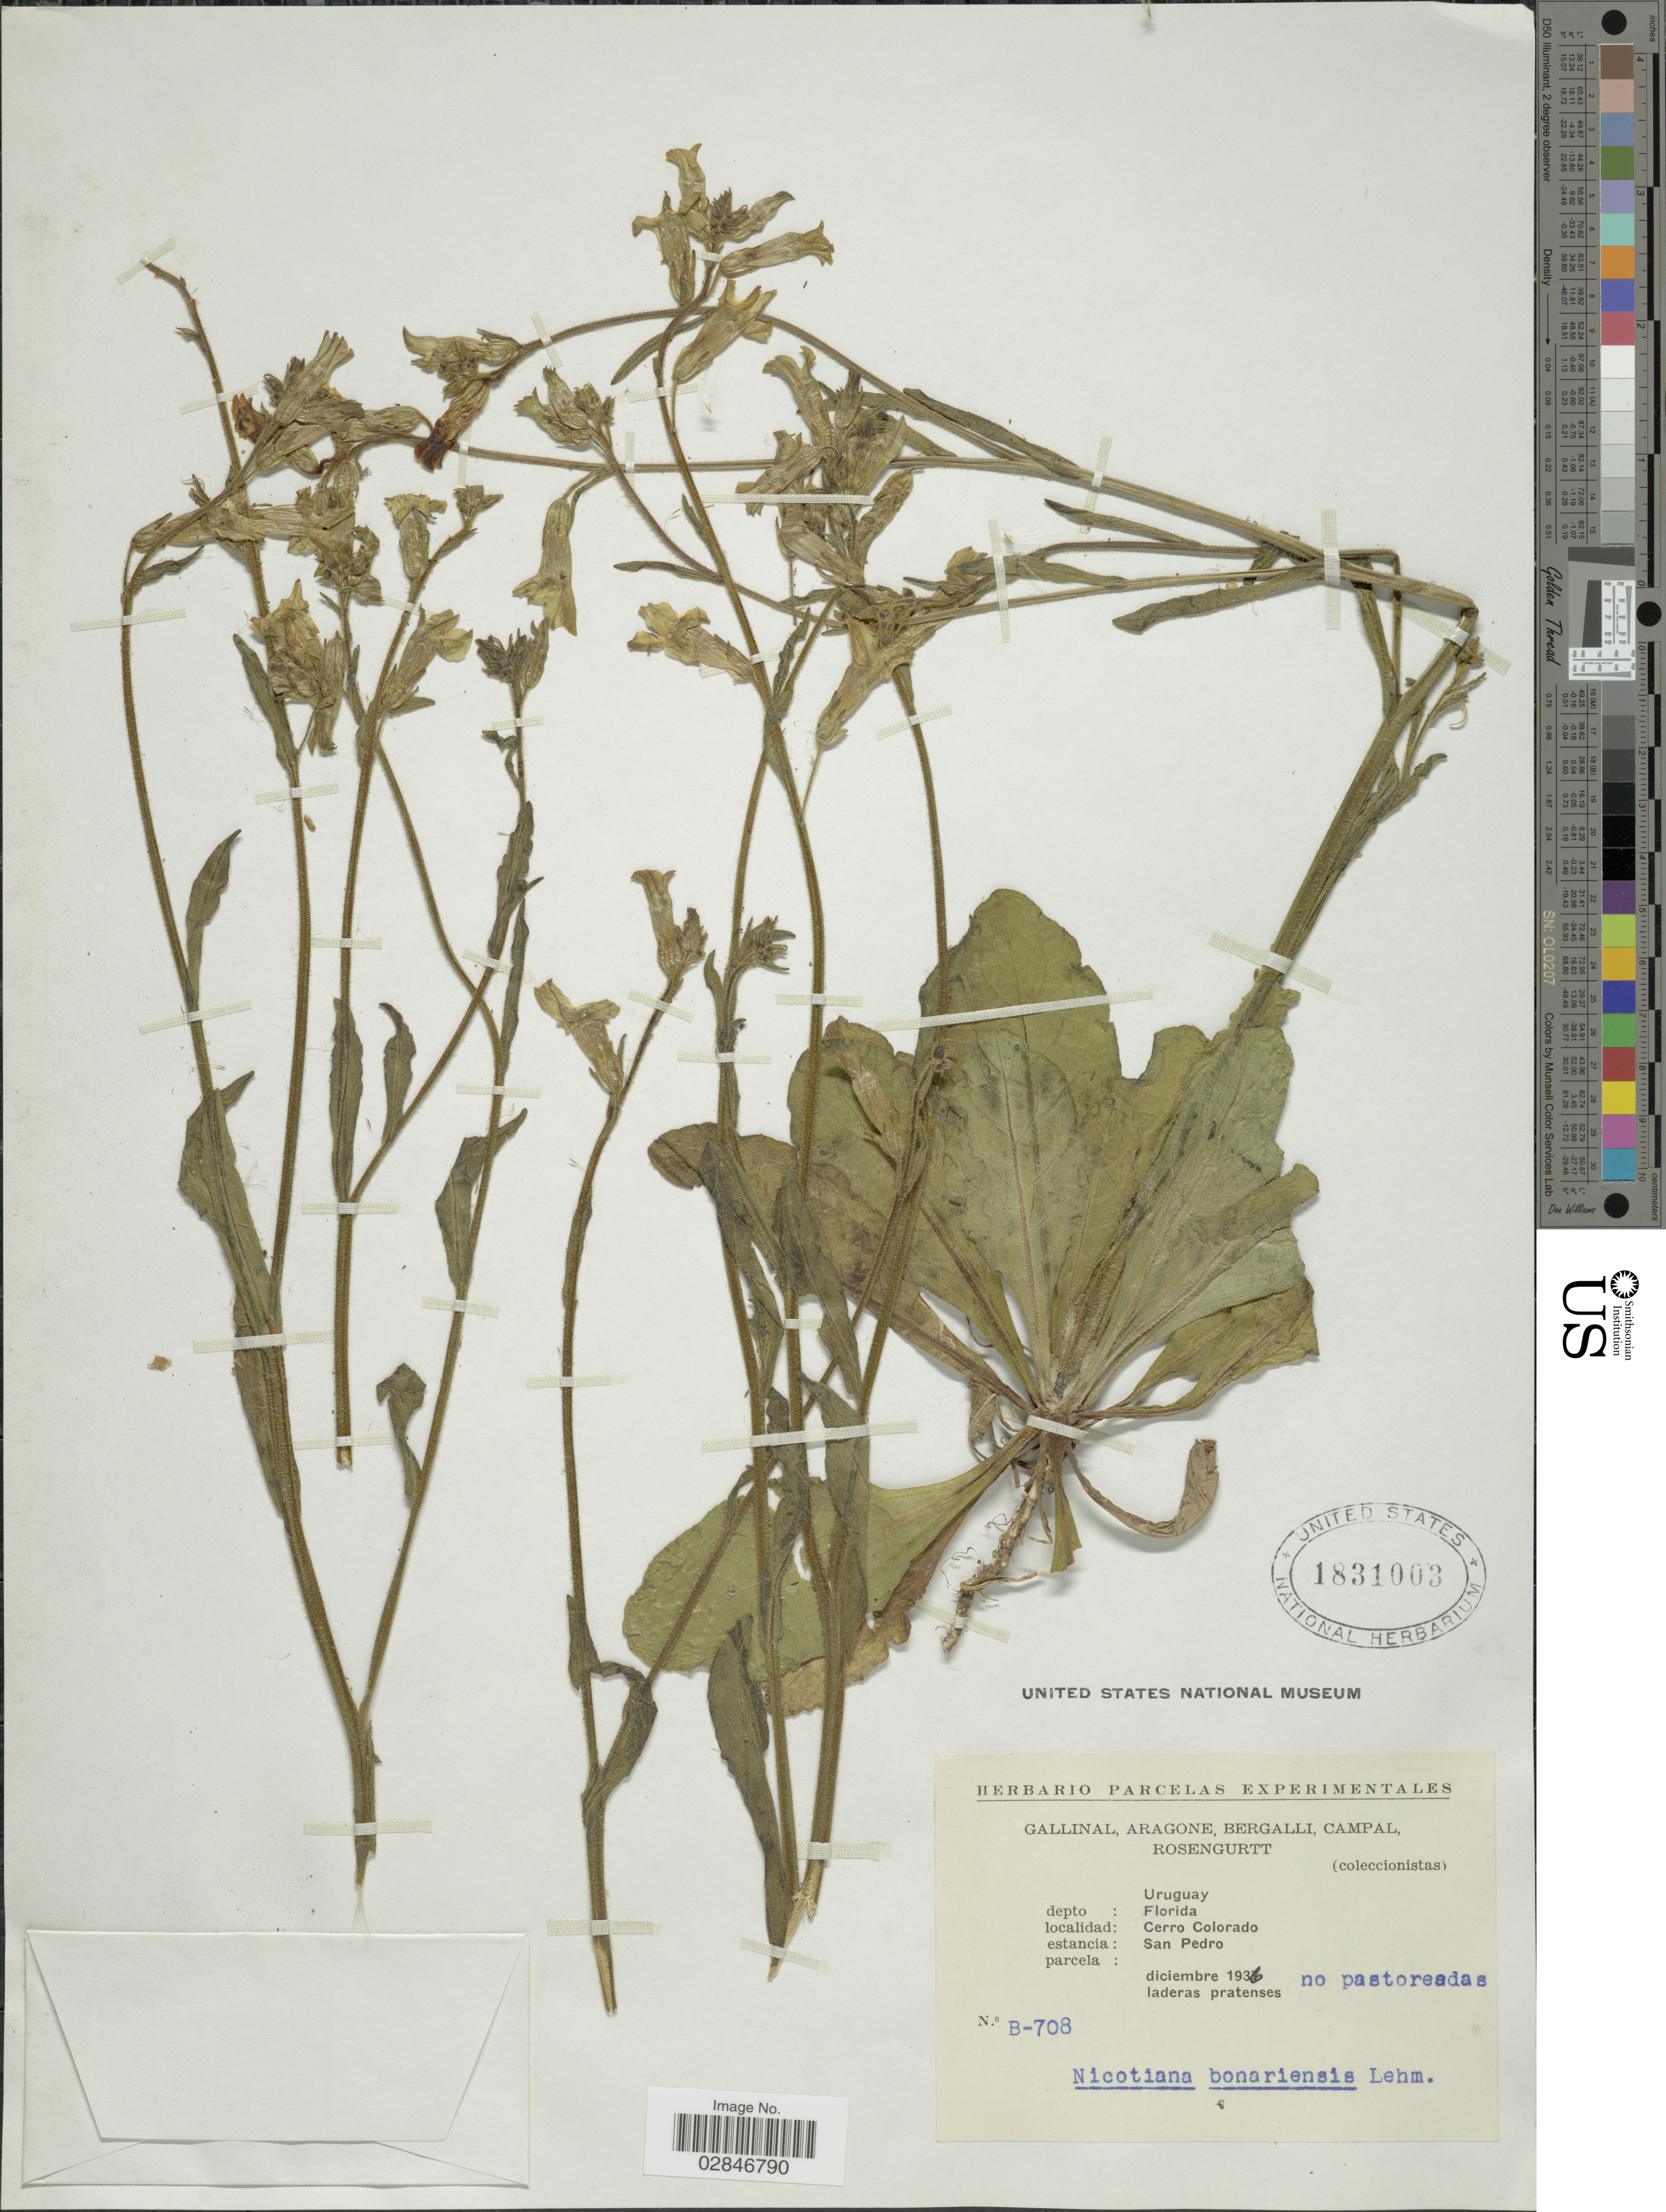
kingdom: Plantae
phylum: Tracheophyta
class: Magnoliopsida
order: Solanales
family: Solanaceae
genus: Nicotiana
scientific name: Nicotiana bonariensis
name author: Lehm.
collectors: -. Gallinal, -- Aragone, -- Bergalli, -- Campal & Rosengurtt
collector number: B-708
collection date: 1936-12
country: Uruguay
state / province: Florida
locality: Depto: Florida, Cerro Colorado, estancia: San Pedro.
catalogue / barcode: US 1831003